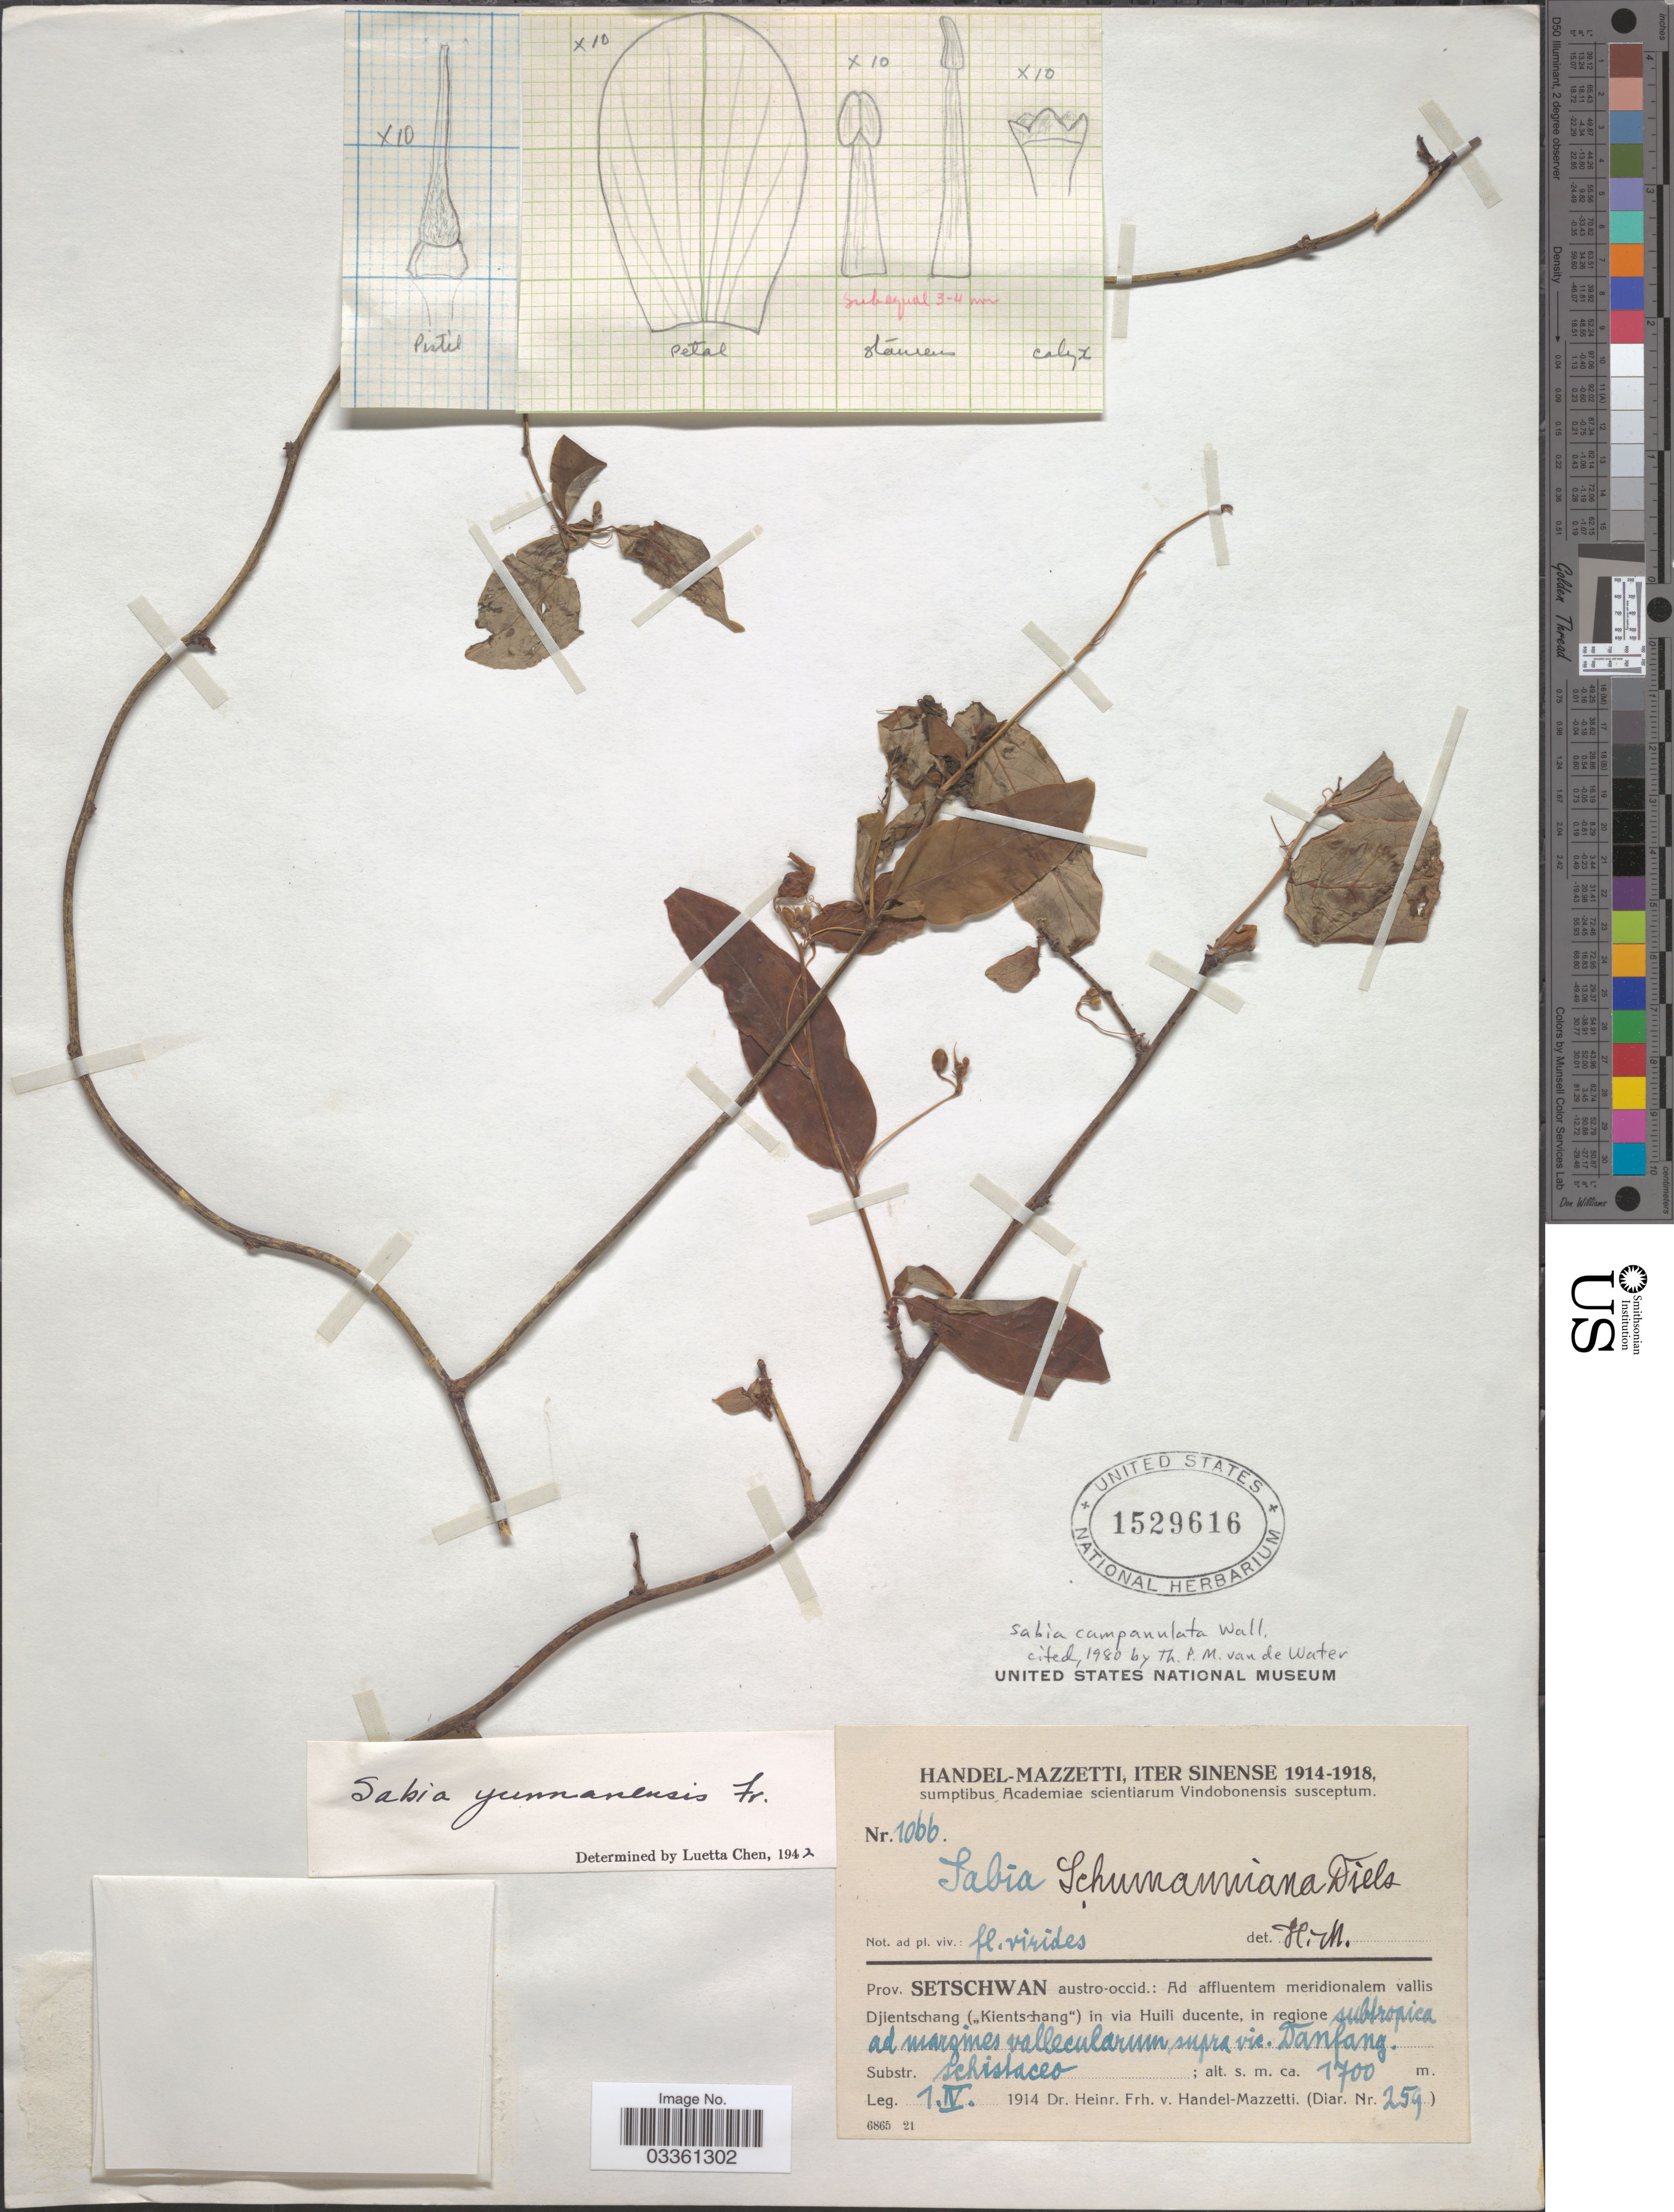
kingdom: Plantae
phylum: Tracheophyta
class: Magnoliopsida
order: Proteales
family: Sabiaceae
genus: Sabia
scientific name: Sabia campanulata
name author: Wall.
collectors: H. Handel-Mazzetti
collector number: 1066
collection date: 1914-04-01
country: China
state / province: Sichuan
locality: Prov. Setchwan austro-occid.: Ad affluentem meridionalem vallis Djientschang ("Kientschang") in via Huili ducente, in regione subtropica ad margines vallecularum supra vic. Danfang.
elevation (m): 1700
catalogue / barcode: US 1529616